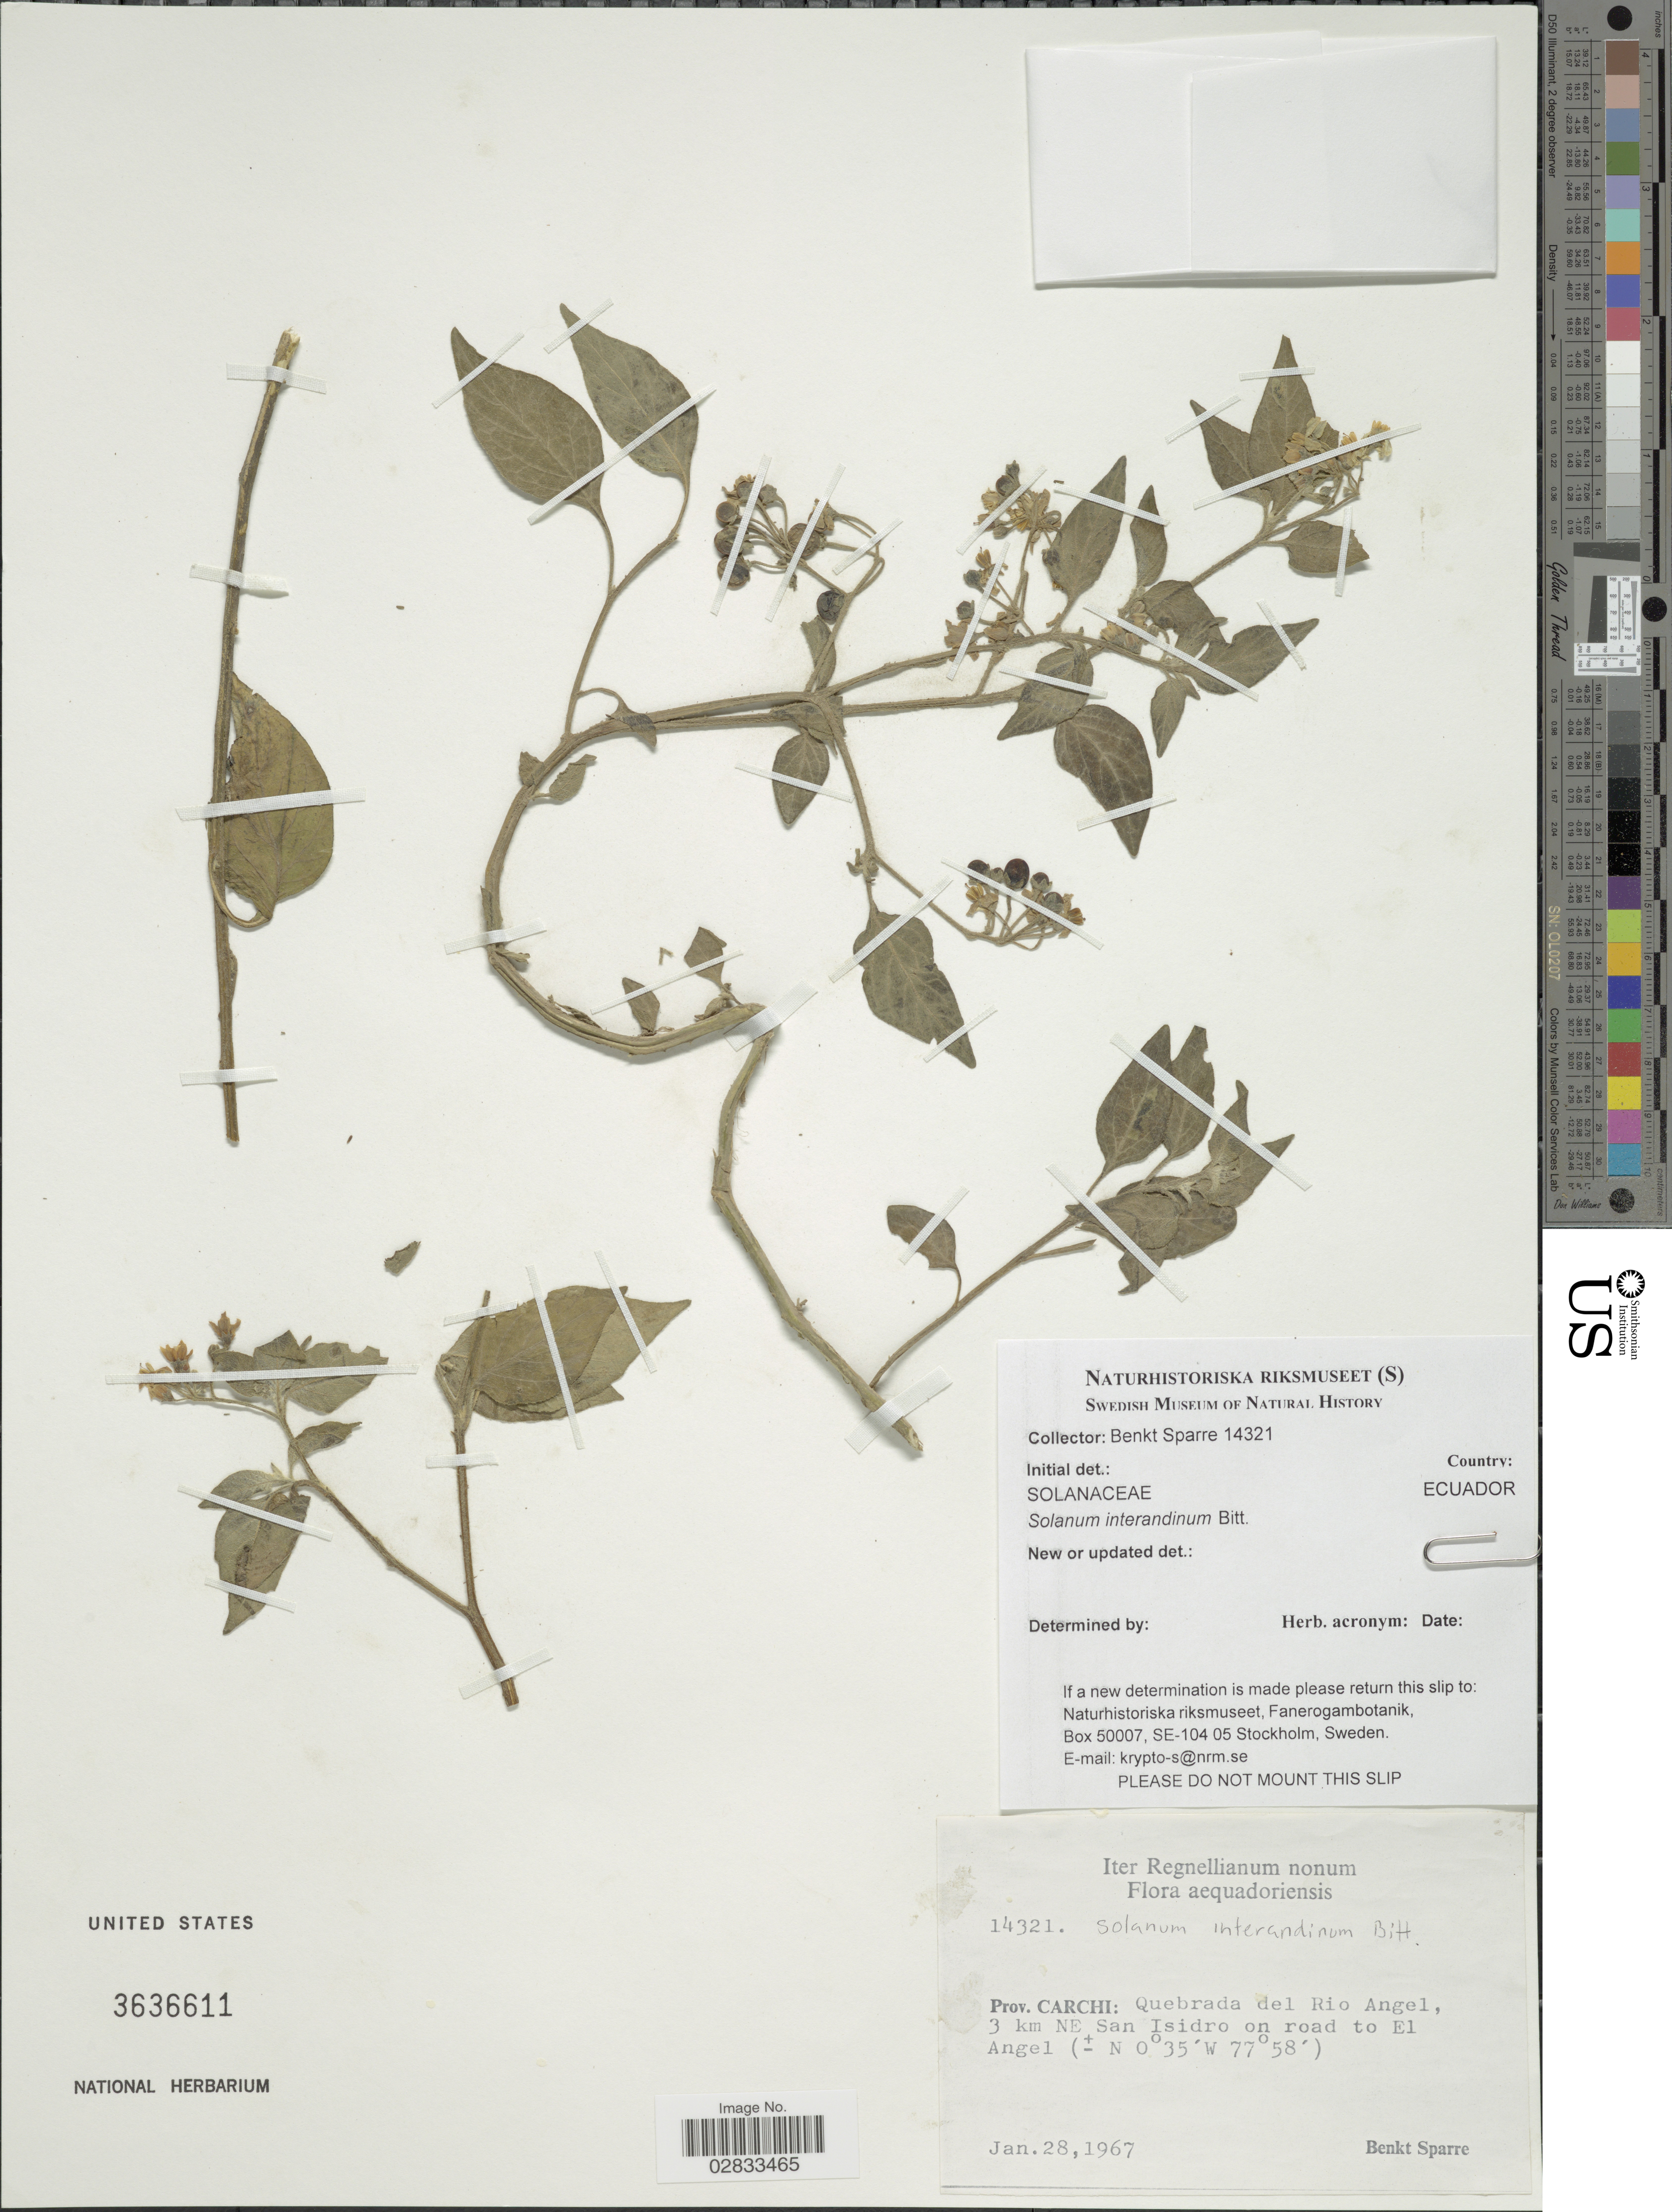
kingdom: Plantae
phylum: Tracheophyta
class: Magnoliopsida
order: Solanales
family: Solanaceae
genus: Solanum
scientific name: Solanum interandinum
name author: Bitter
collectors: B. Sparre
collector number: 14321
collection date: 1967-01-28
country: Ecuador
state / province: Carchi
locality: Quebrada del Rio Angel, 3 km NE San Isidro on road to El Angel.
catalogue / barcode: US 3636611